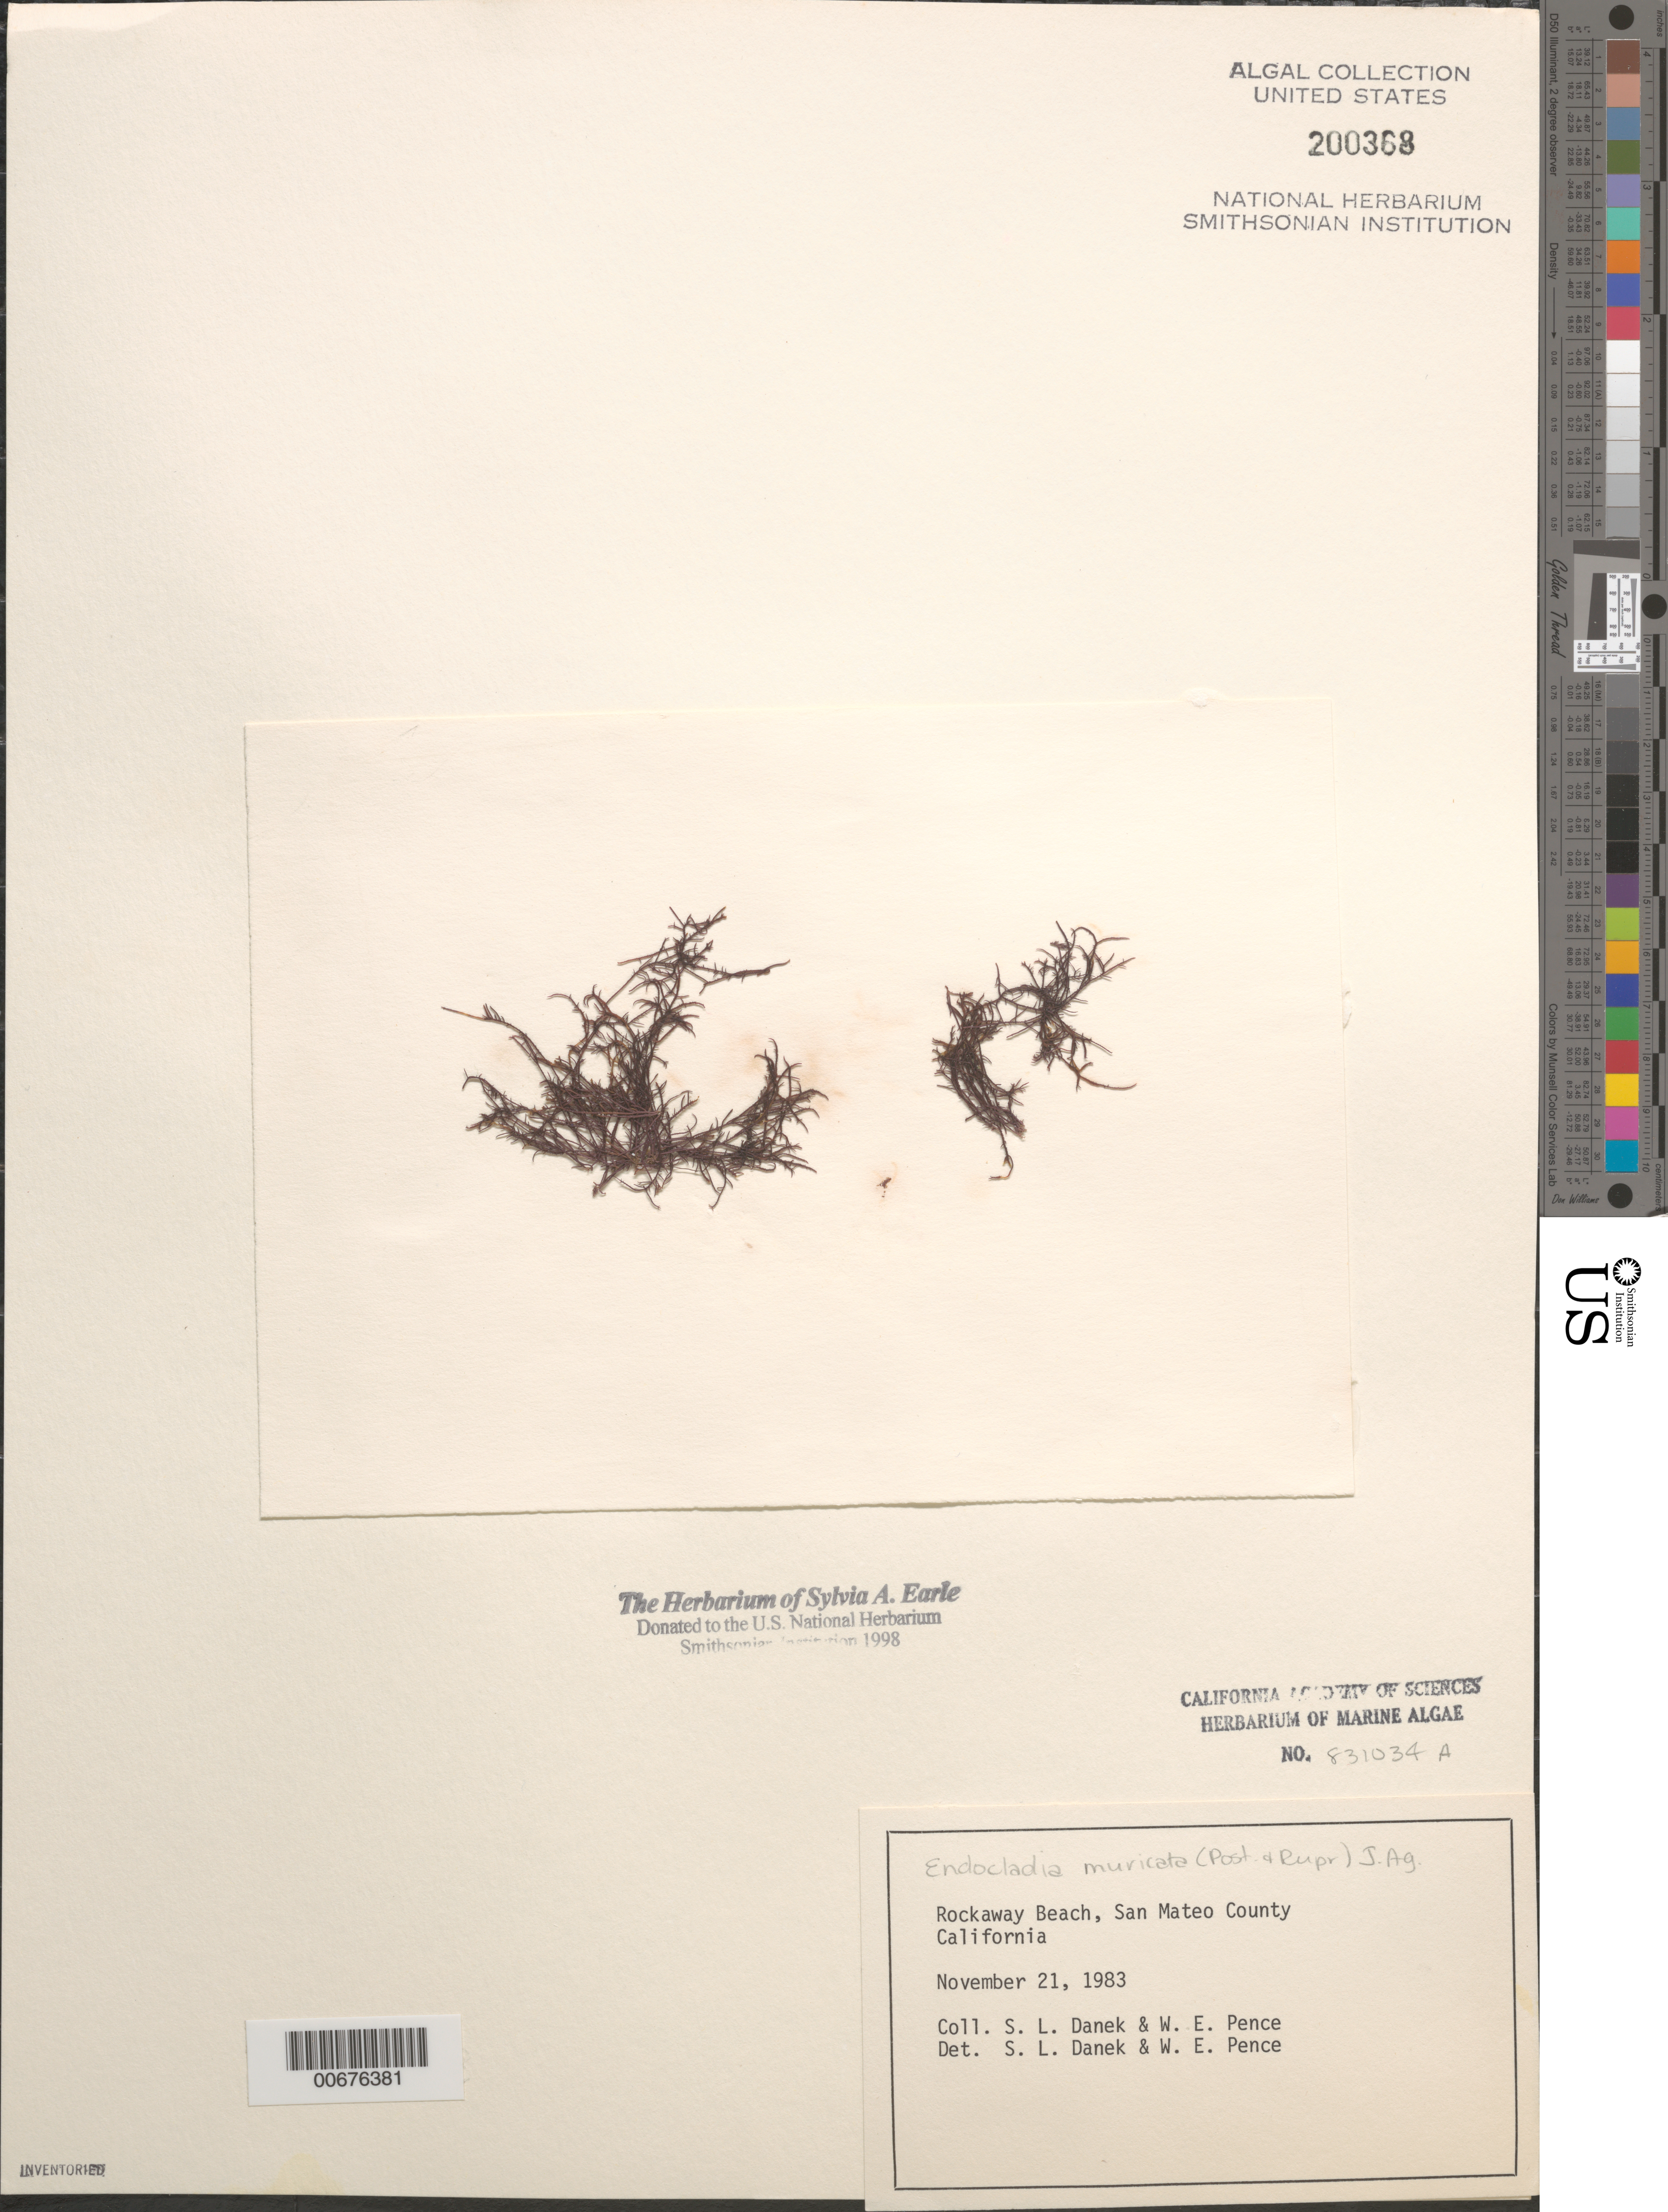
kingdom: Plantae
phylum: Rhodophyta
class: Florideophyceae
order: Gigartinales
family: Endocladiaceae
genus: Endocladia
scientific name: Endocladia muricata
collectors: S. Danek & W. Pence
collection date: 1983-11-21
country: United States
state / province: California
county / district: San Mateo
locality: Rockaway Beach, San Mateo County.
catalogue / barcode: US 200368